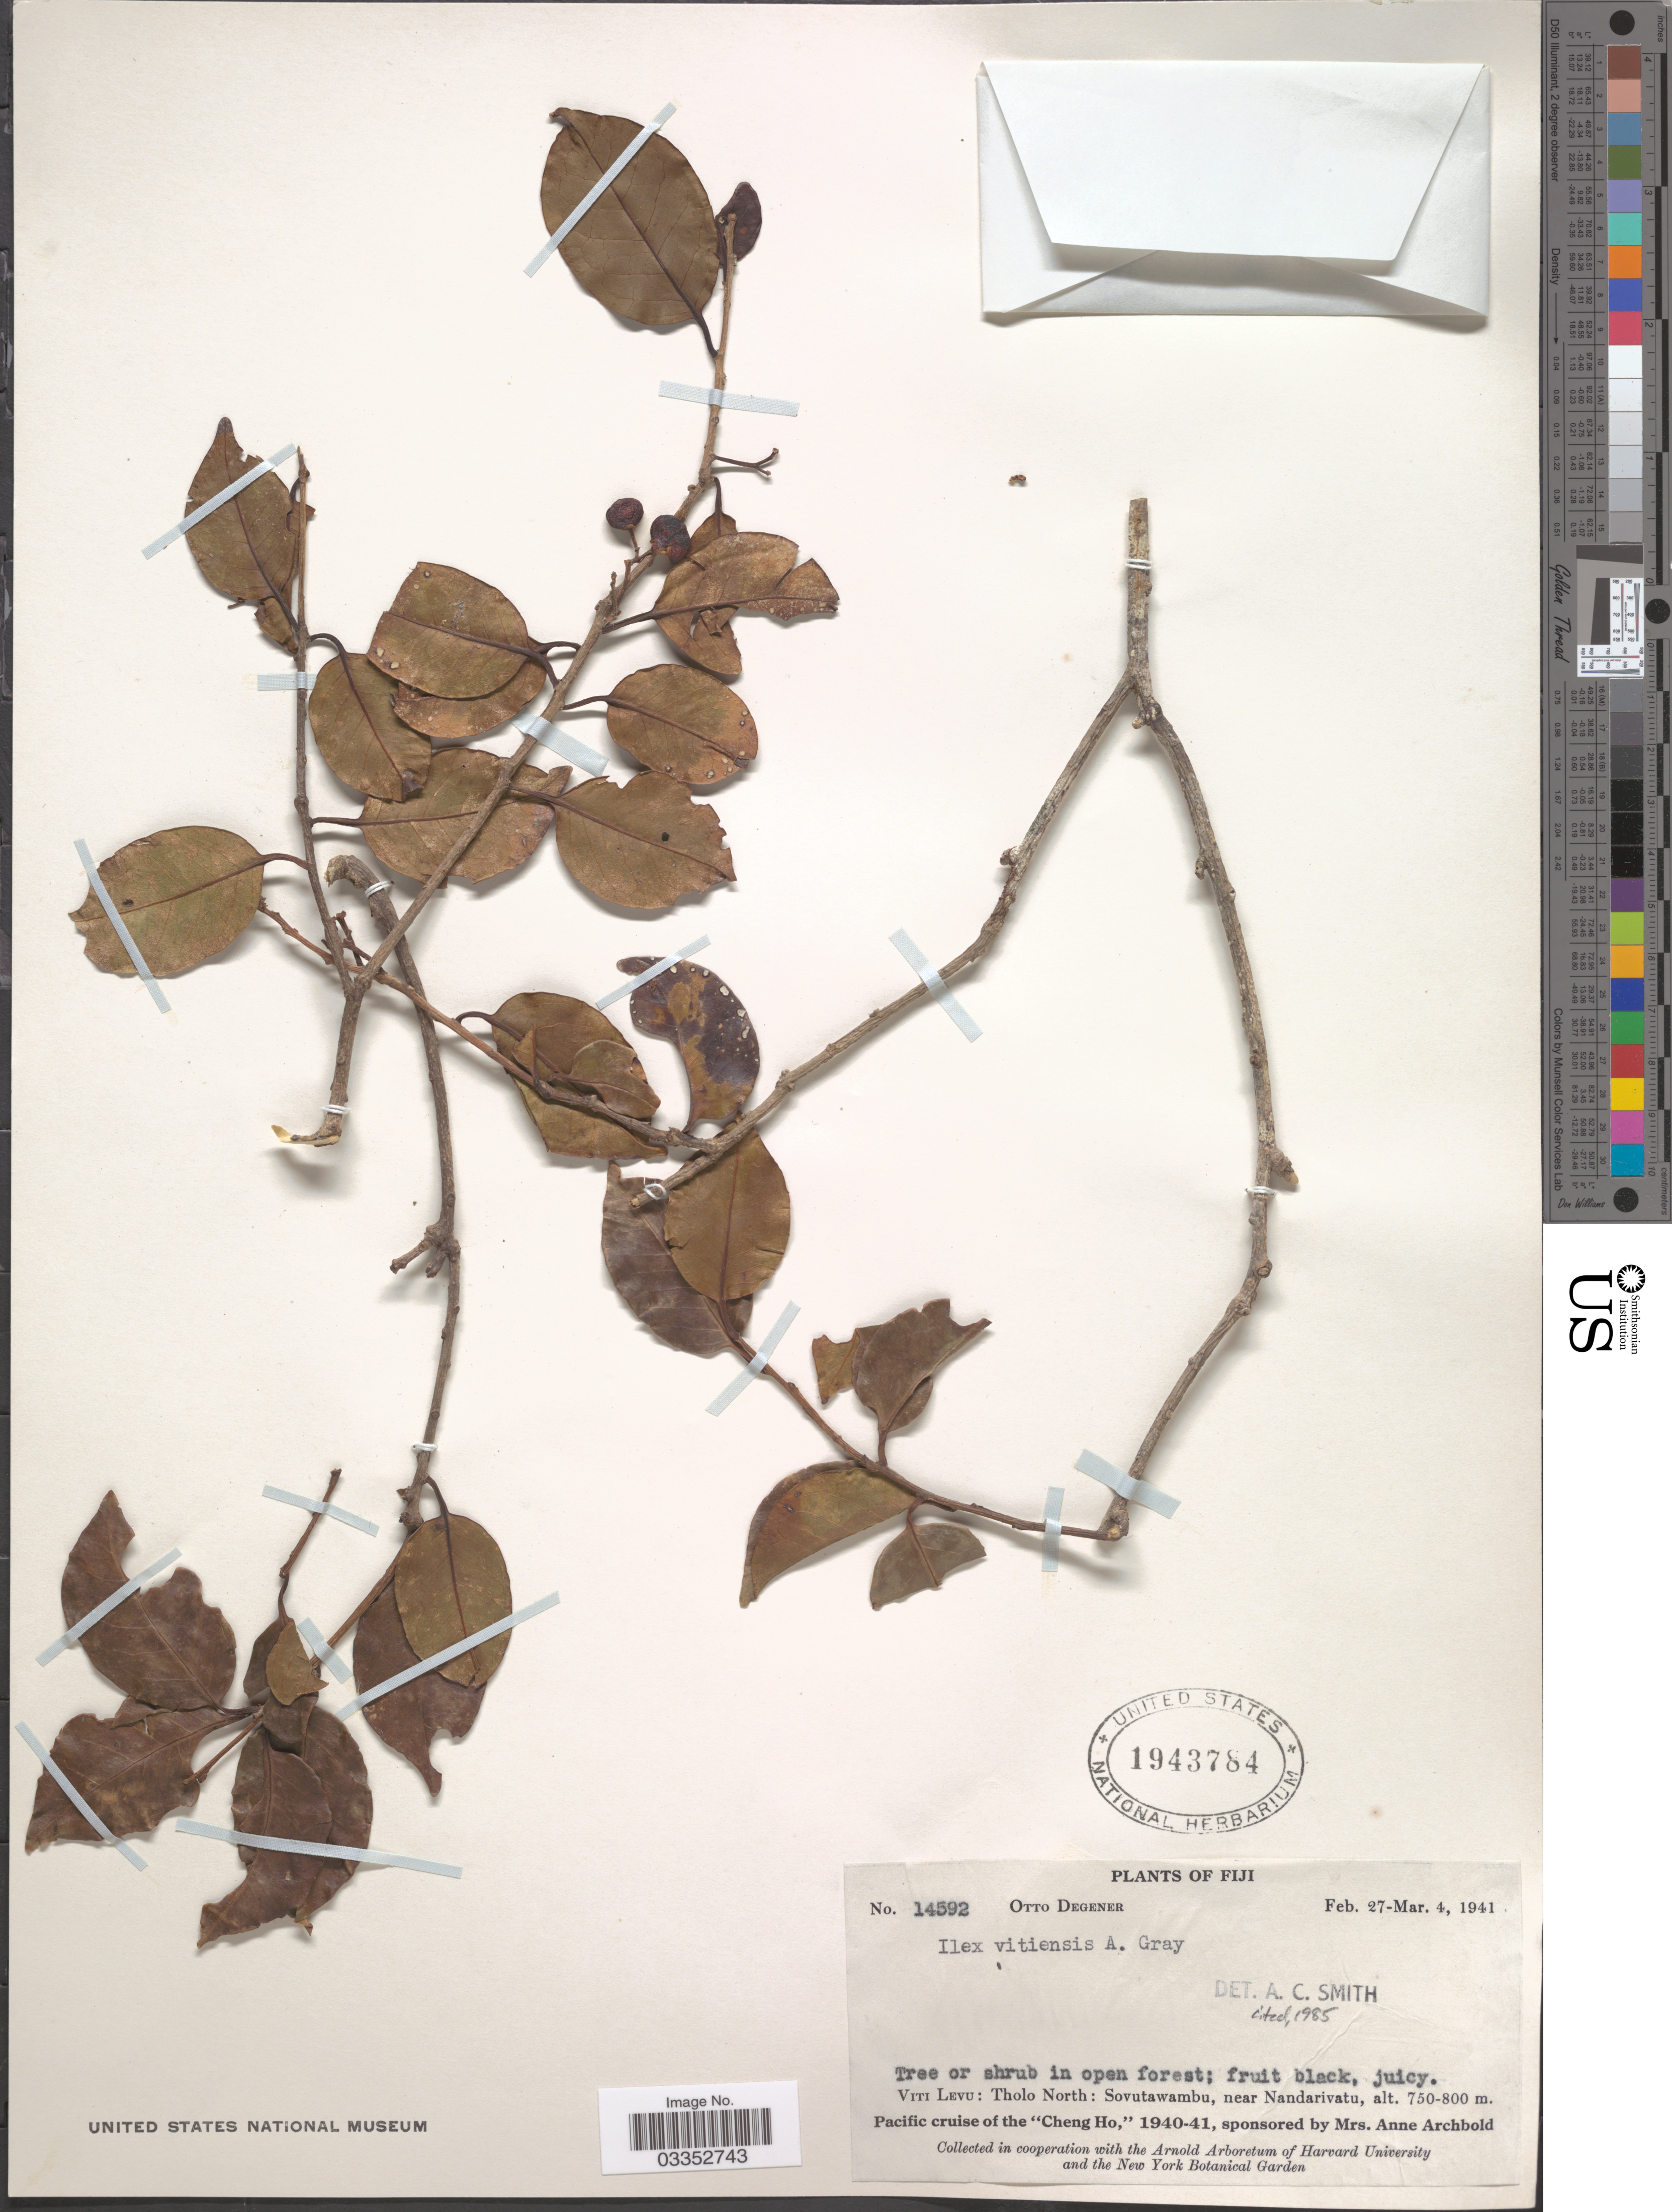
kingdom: Plantae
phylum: Tracheophyta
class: Magnoliopsida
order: Aquifoliales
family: Aquifoliaceae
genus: Ilex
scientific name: Ilex vitiensis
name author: A. Gray in Wilkes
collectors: O. Degener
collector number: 14592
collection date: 1941-02-27/1941-03-04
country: Fiji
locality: Viti Levu: Tholo North: Sovutawambu, near Nandarivatu.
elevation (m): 750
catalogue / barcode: US 1943784